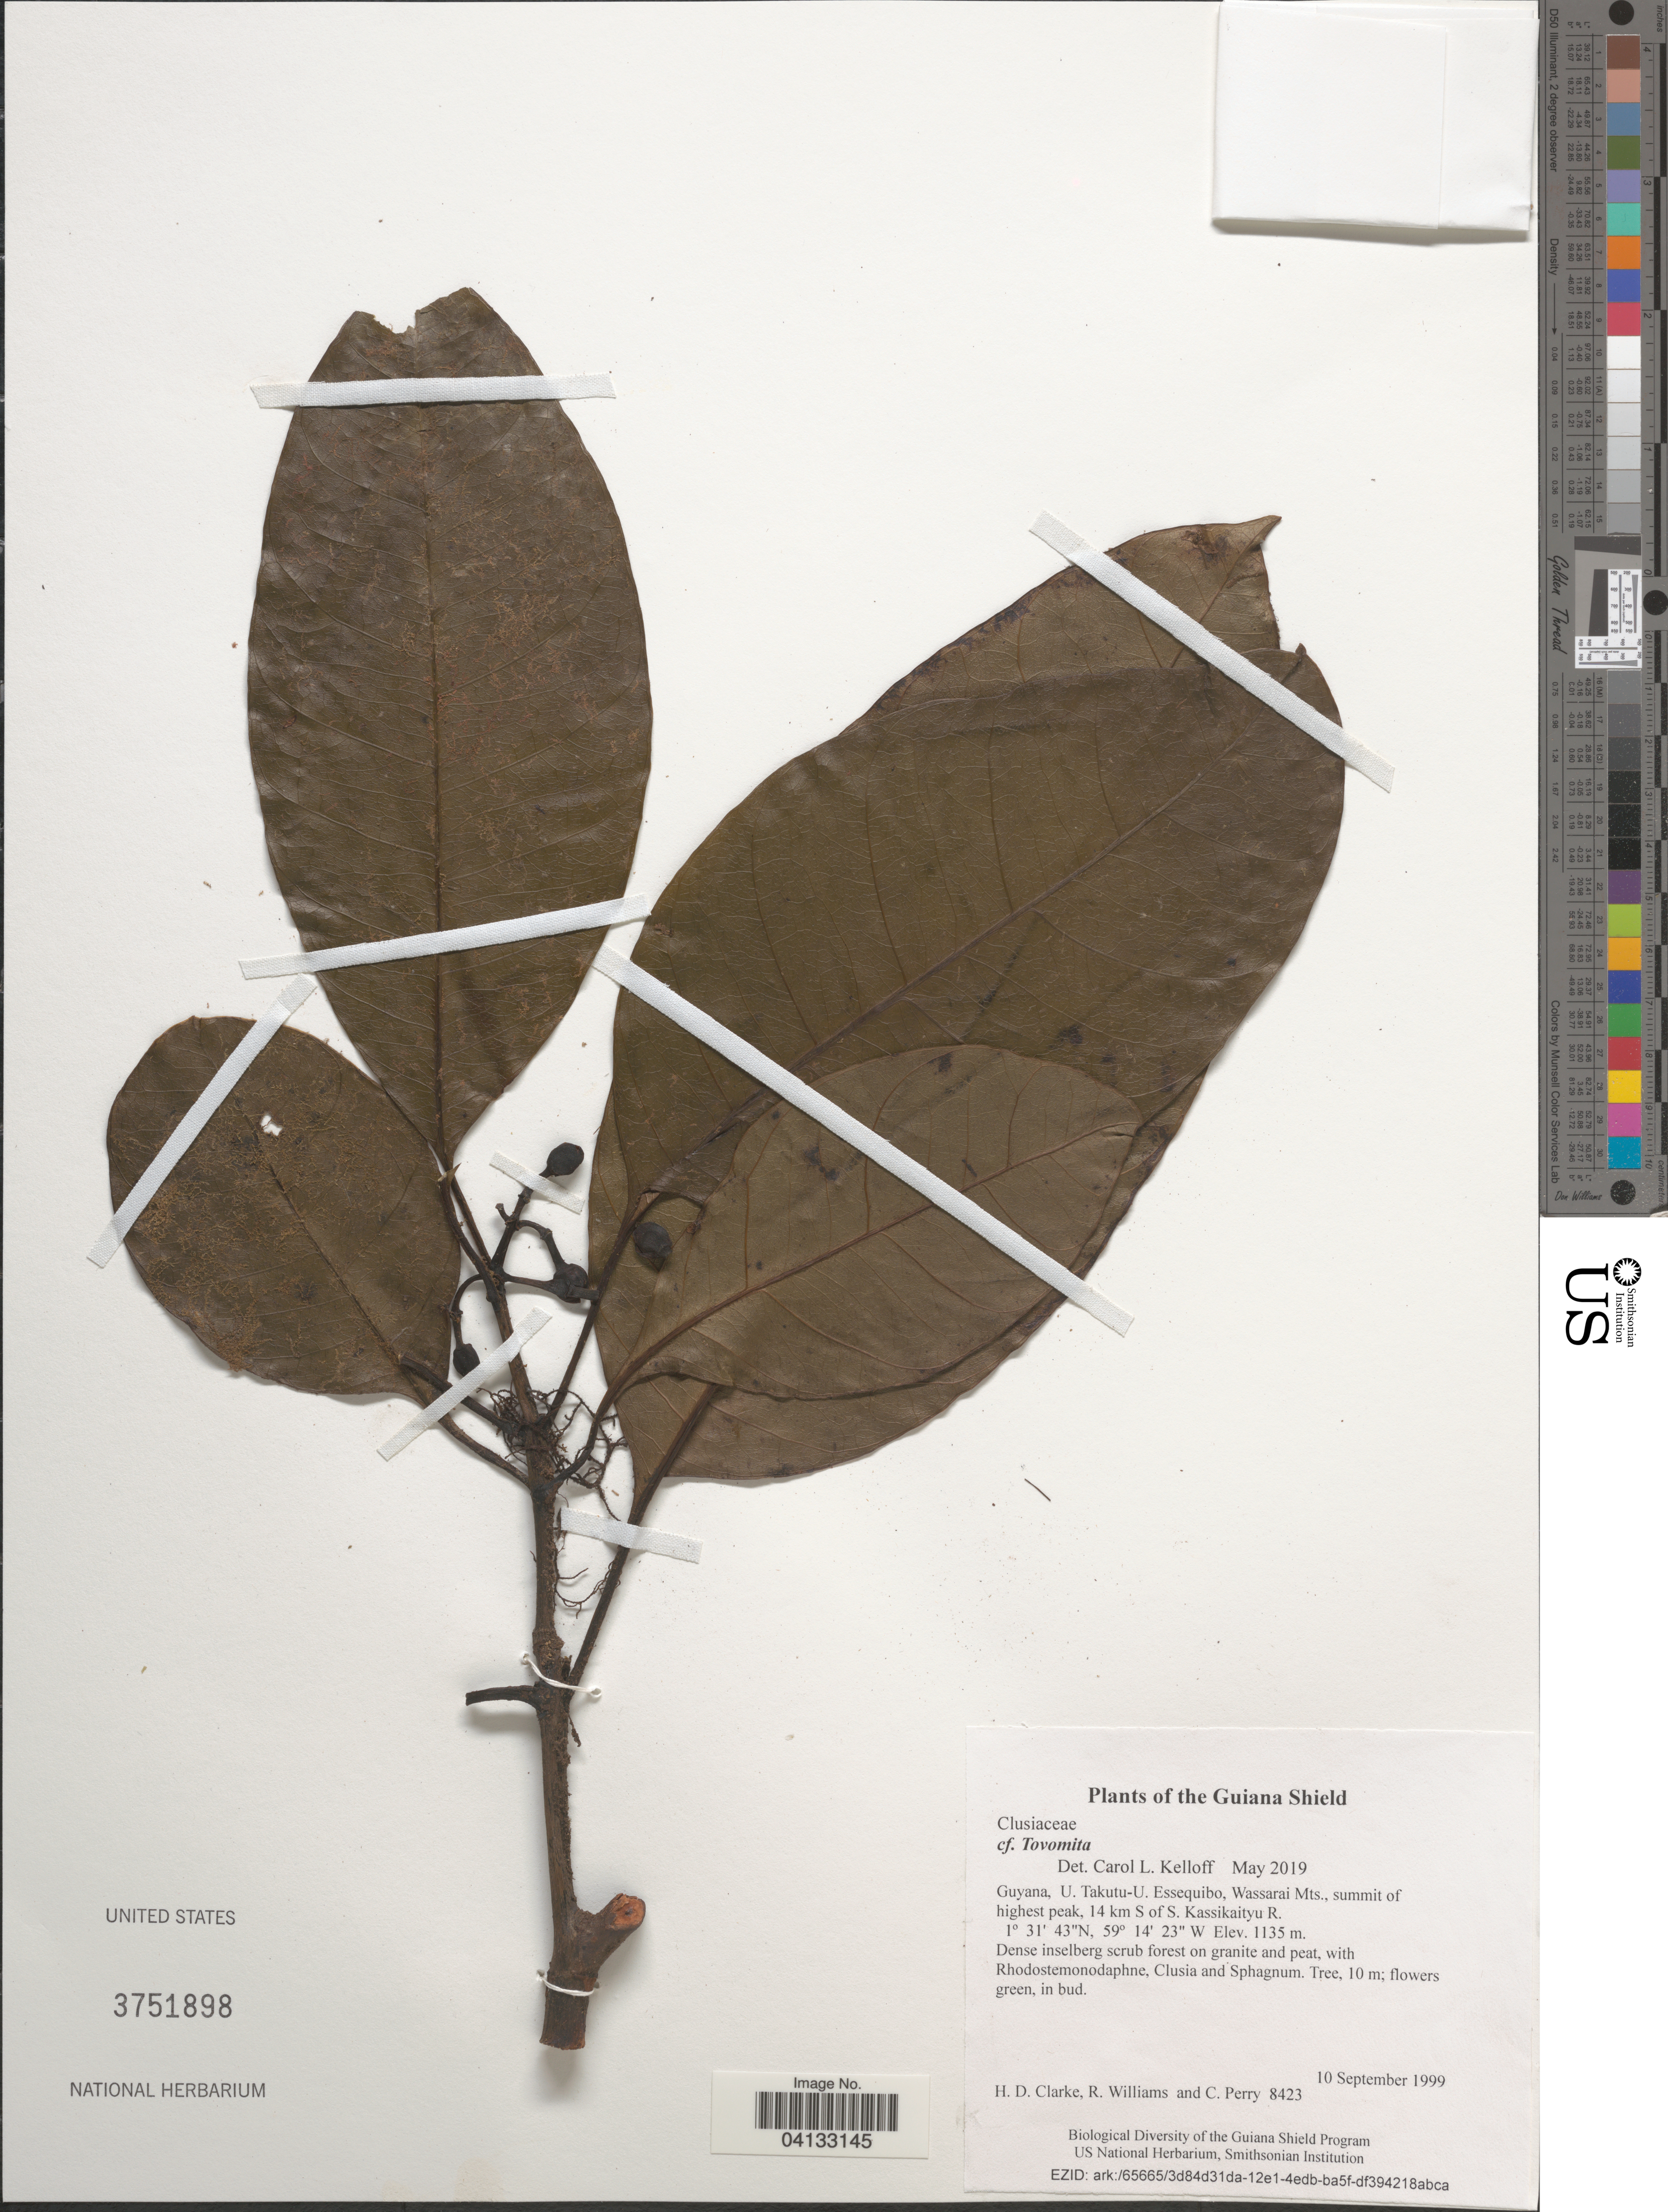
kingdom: Plantae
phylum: Tracheophyta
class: Magnoliopsida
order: Malpighiales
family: Clusiaceae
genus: Tovomita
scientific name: Tovomita sp.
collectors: H. D. Clarke, R. Williams & C. Perry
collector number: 8423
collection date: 1999-09-10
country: Guyana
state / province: U. Takutu-U. Essequibo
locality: Guiana Shield. Wassarai Mts., summit of highest peak, 14 km S of S. Kassikaityu R.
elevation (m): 1135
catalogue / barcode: US 3751898